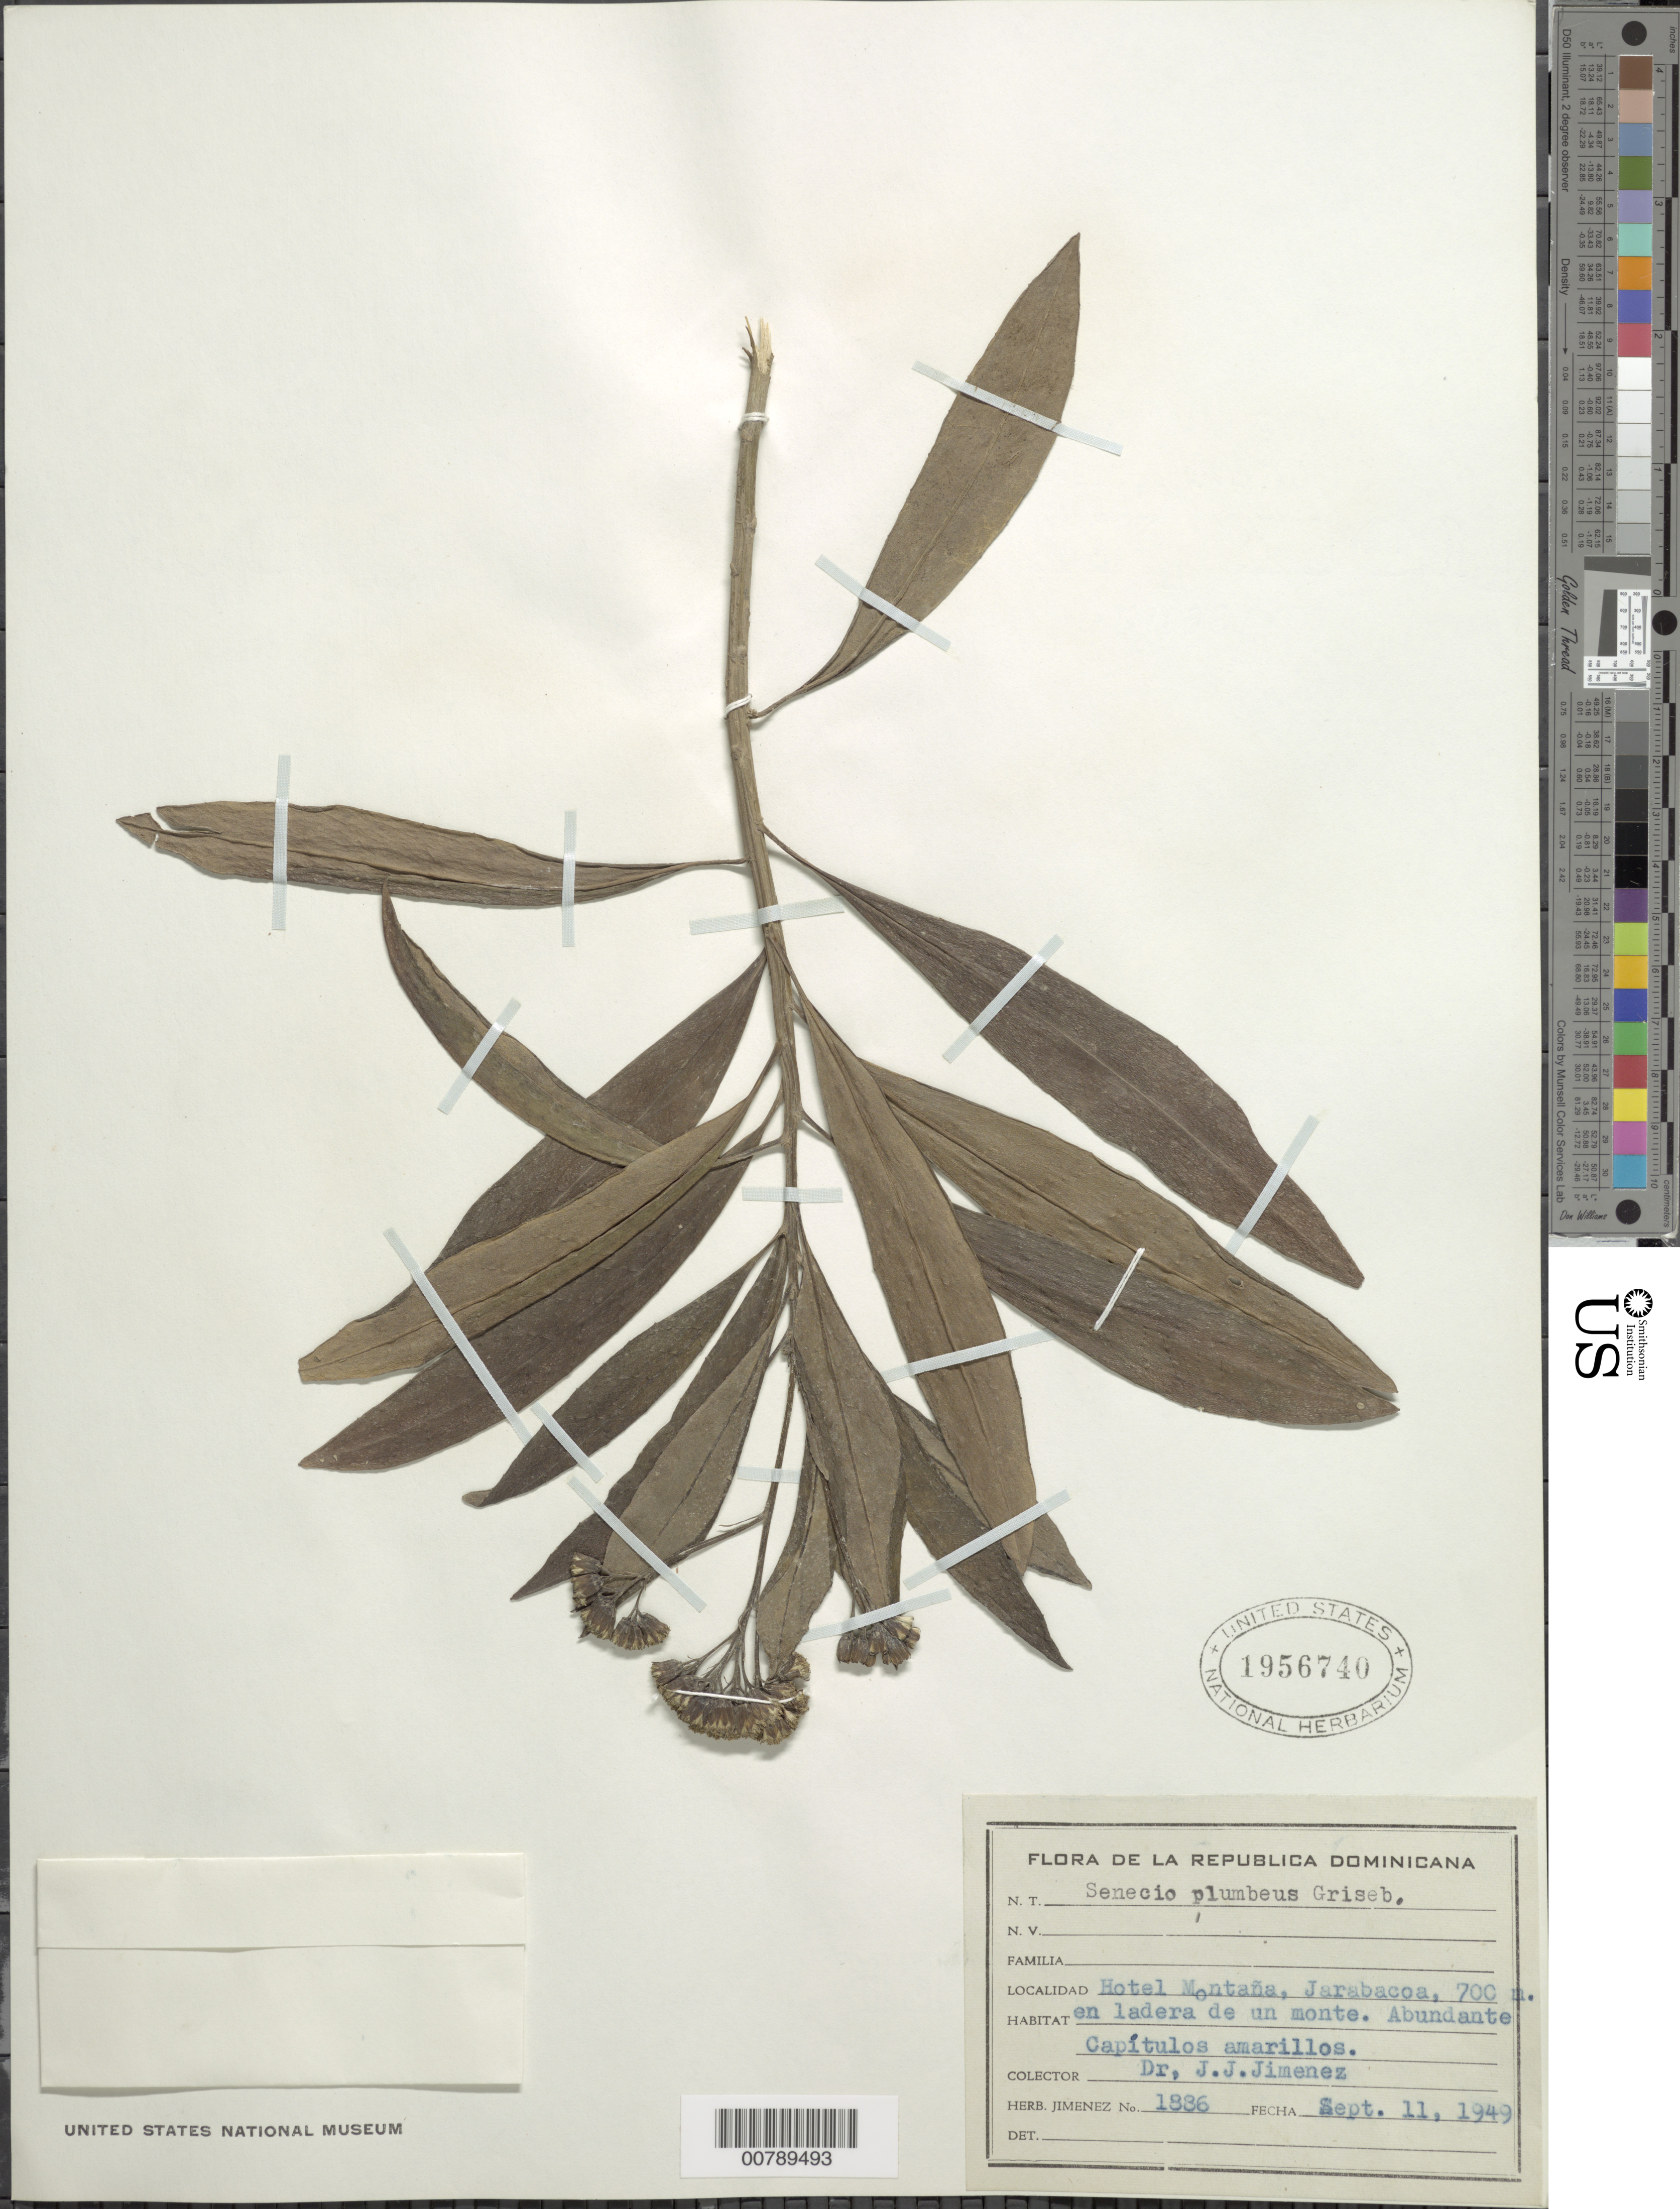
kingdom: Plantae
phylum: Tracheophyta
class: Magnoliopsida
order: Asterales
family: Asteraceae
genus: Senecio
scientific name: Senecio plumbeus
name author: Griseb.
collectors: J. J. Jiménez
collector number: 1886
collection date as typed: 11 Sep 1949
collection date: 1949-09-11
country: Dominican Republic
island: Hispaniola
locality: Hotel Montaña, Jarabacoa, en ladera de un monte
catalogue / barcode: US 1956740